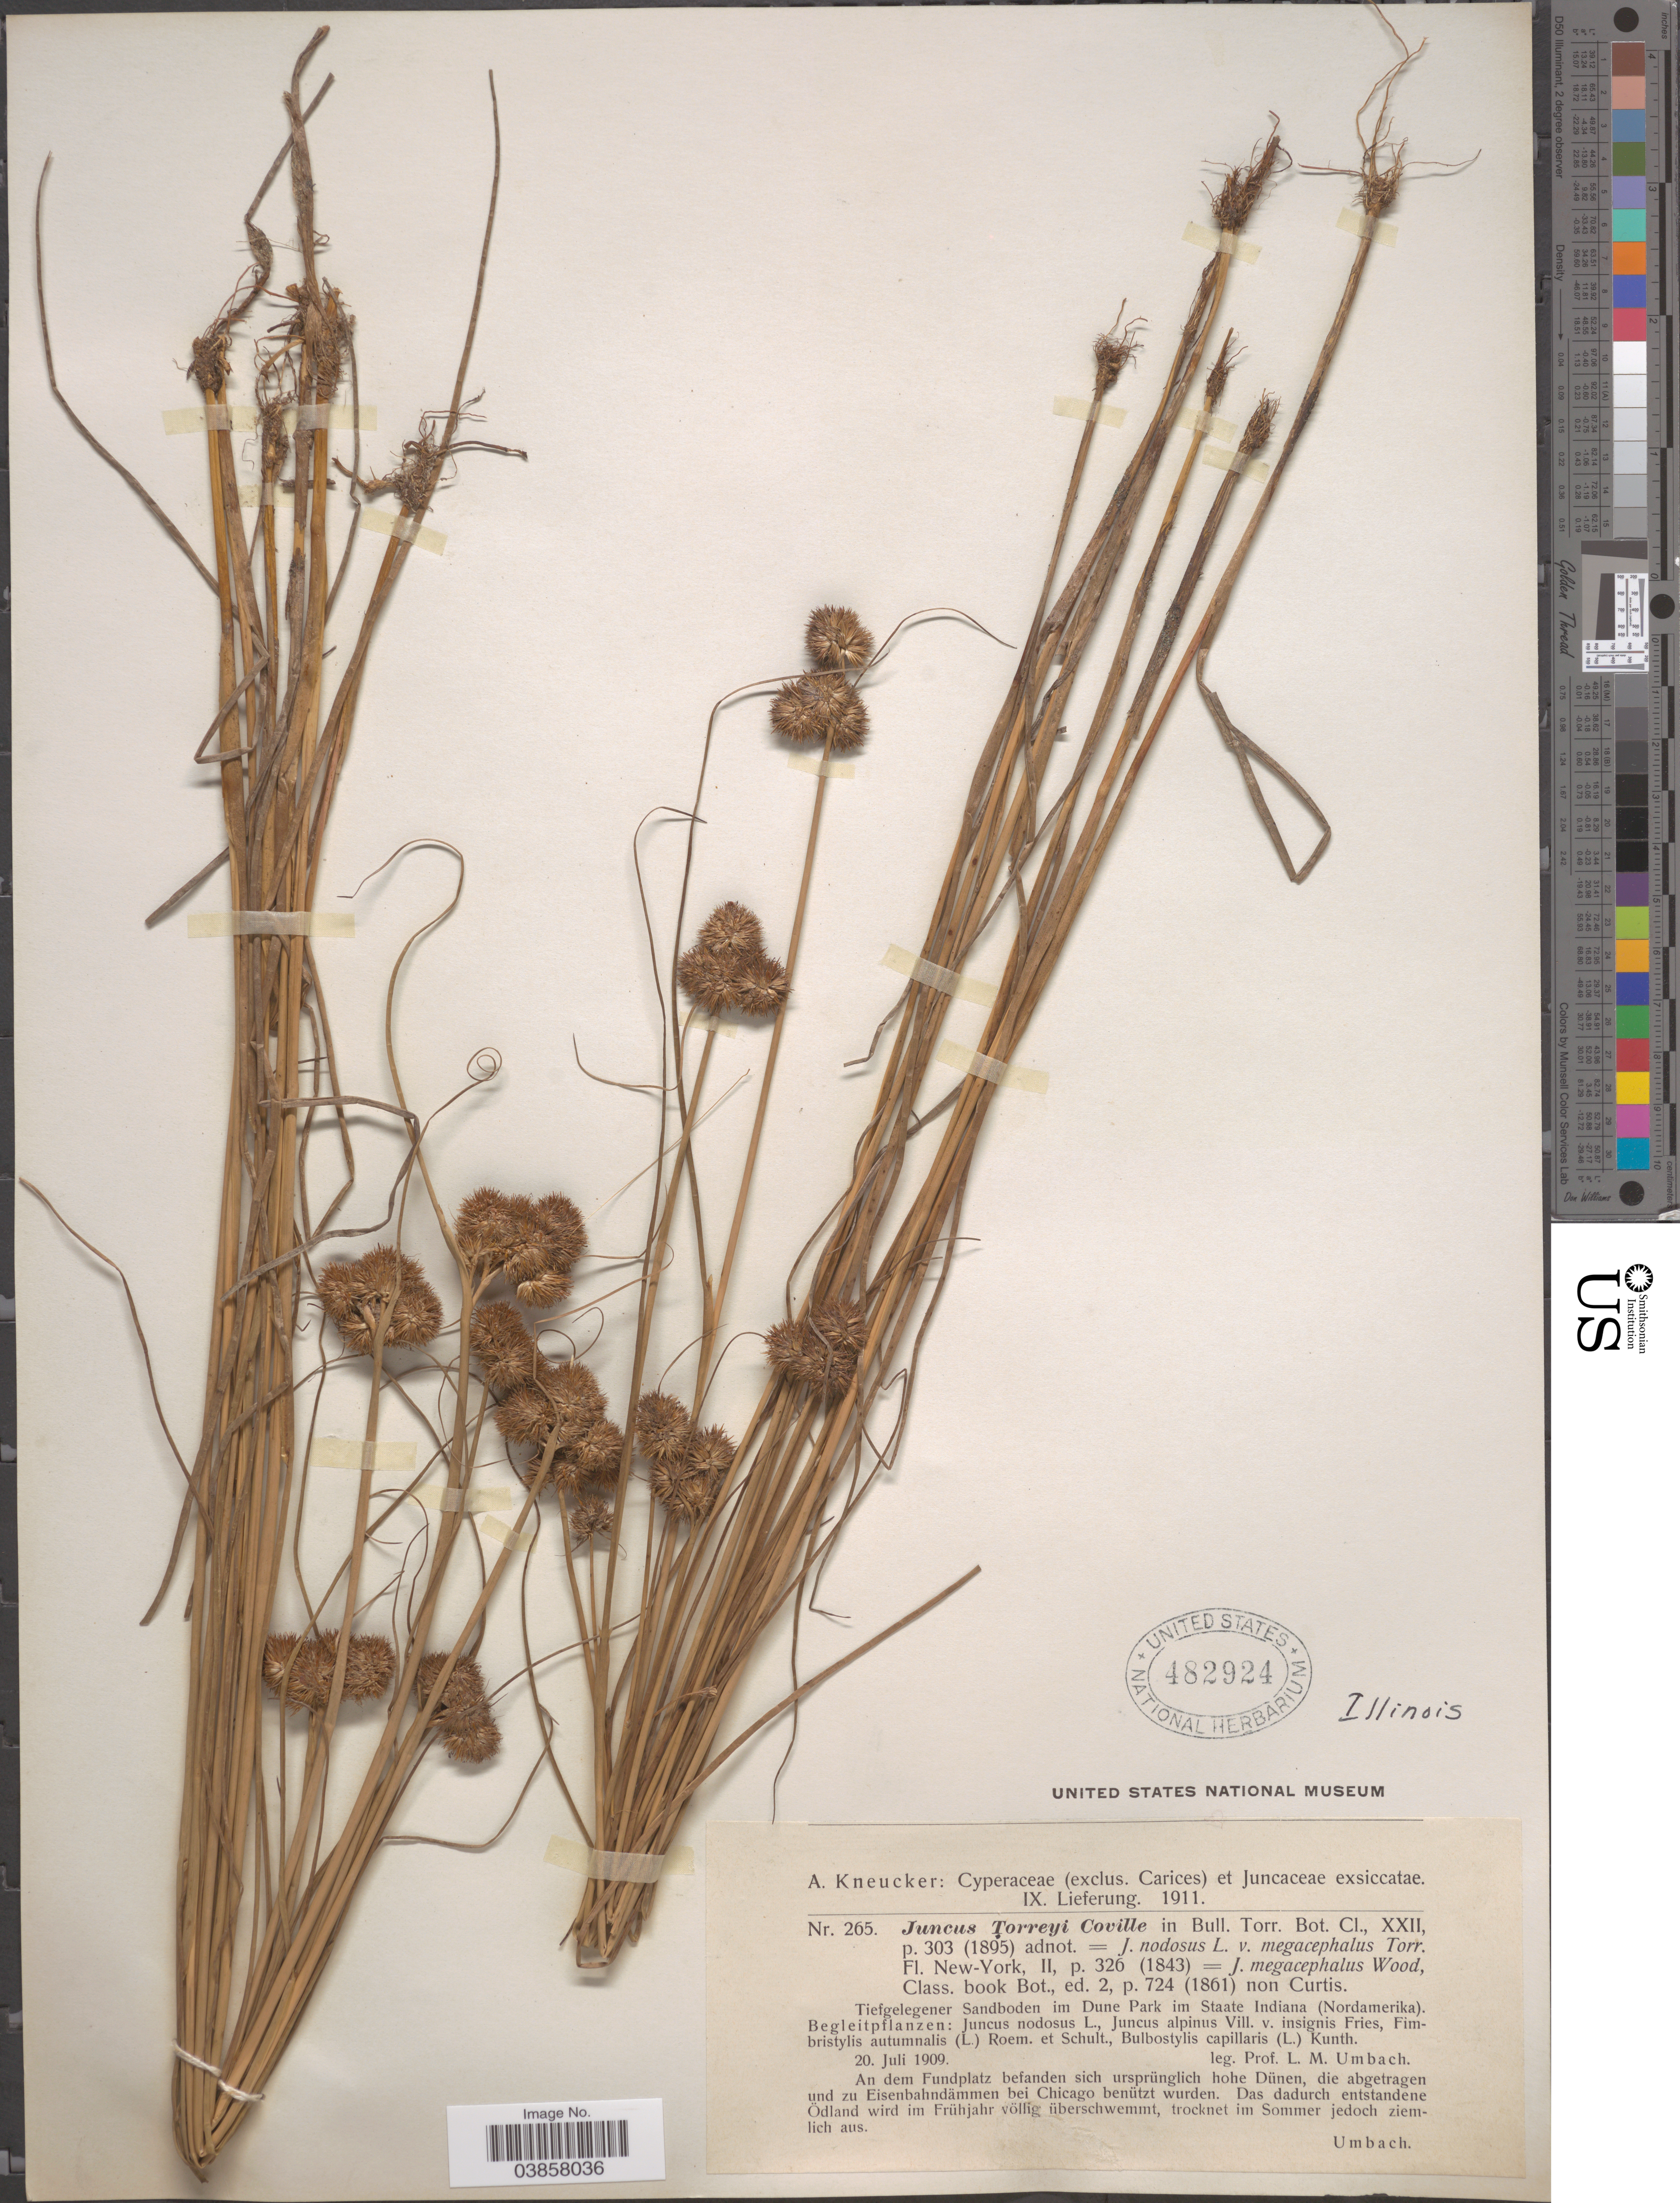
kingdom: Plantae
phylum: Tracheophyta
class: Liliopsida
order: Poales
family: Juncaceae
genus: Juncus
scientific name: Juncus torreyi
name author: Coville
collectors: L. M. Umbach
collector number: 265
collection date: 1909-07-20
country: United States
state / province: Indiana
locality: Tiefgelegener Sandboden im Dune Park. Illinois.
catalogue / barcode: US 482924